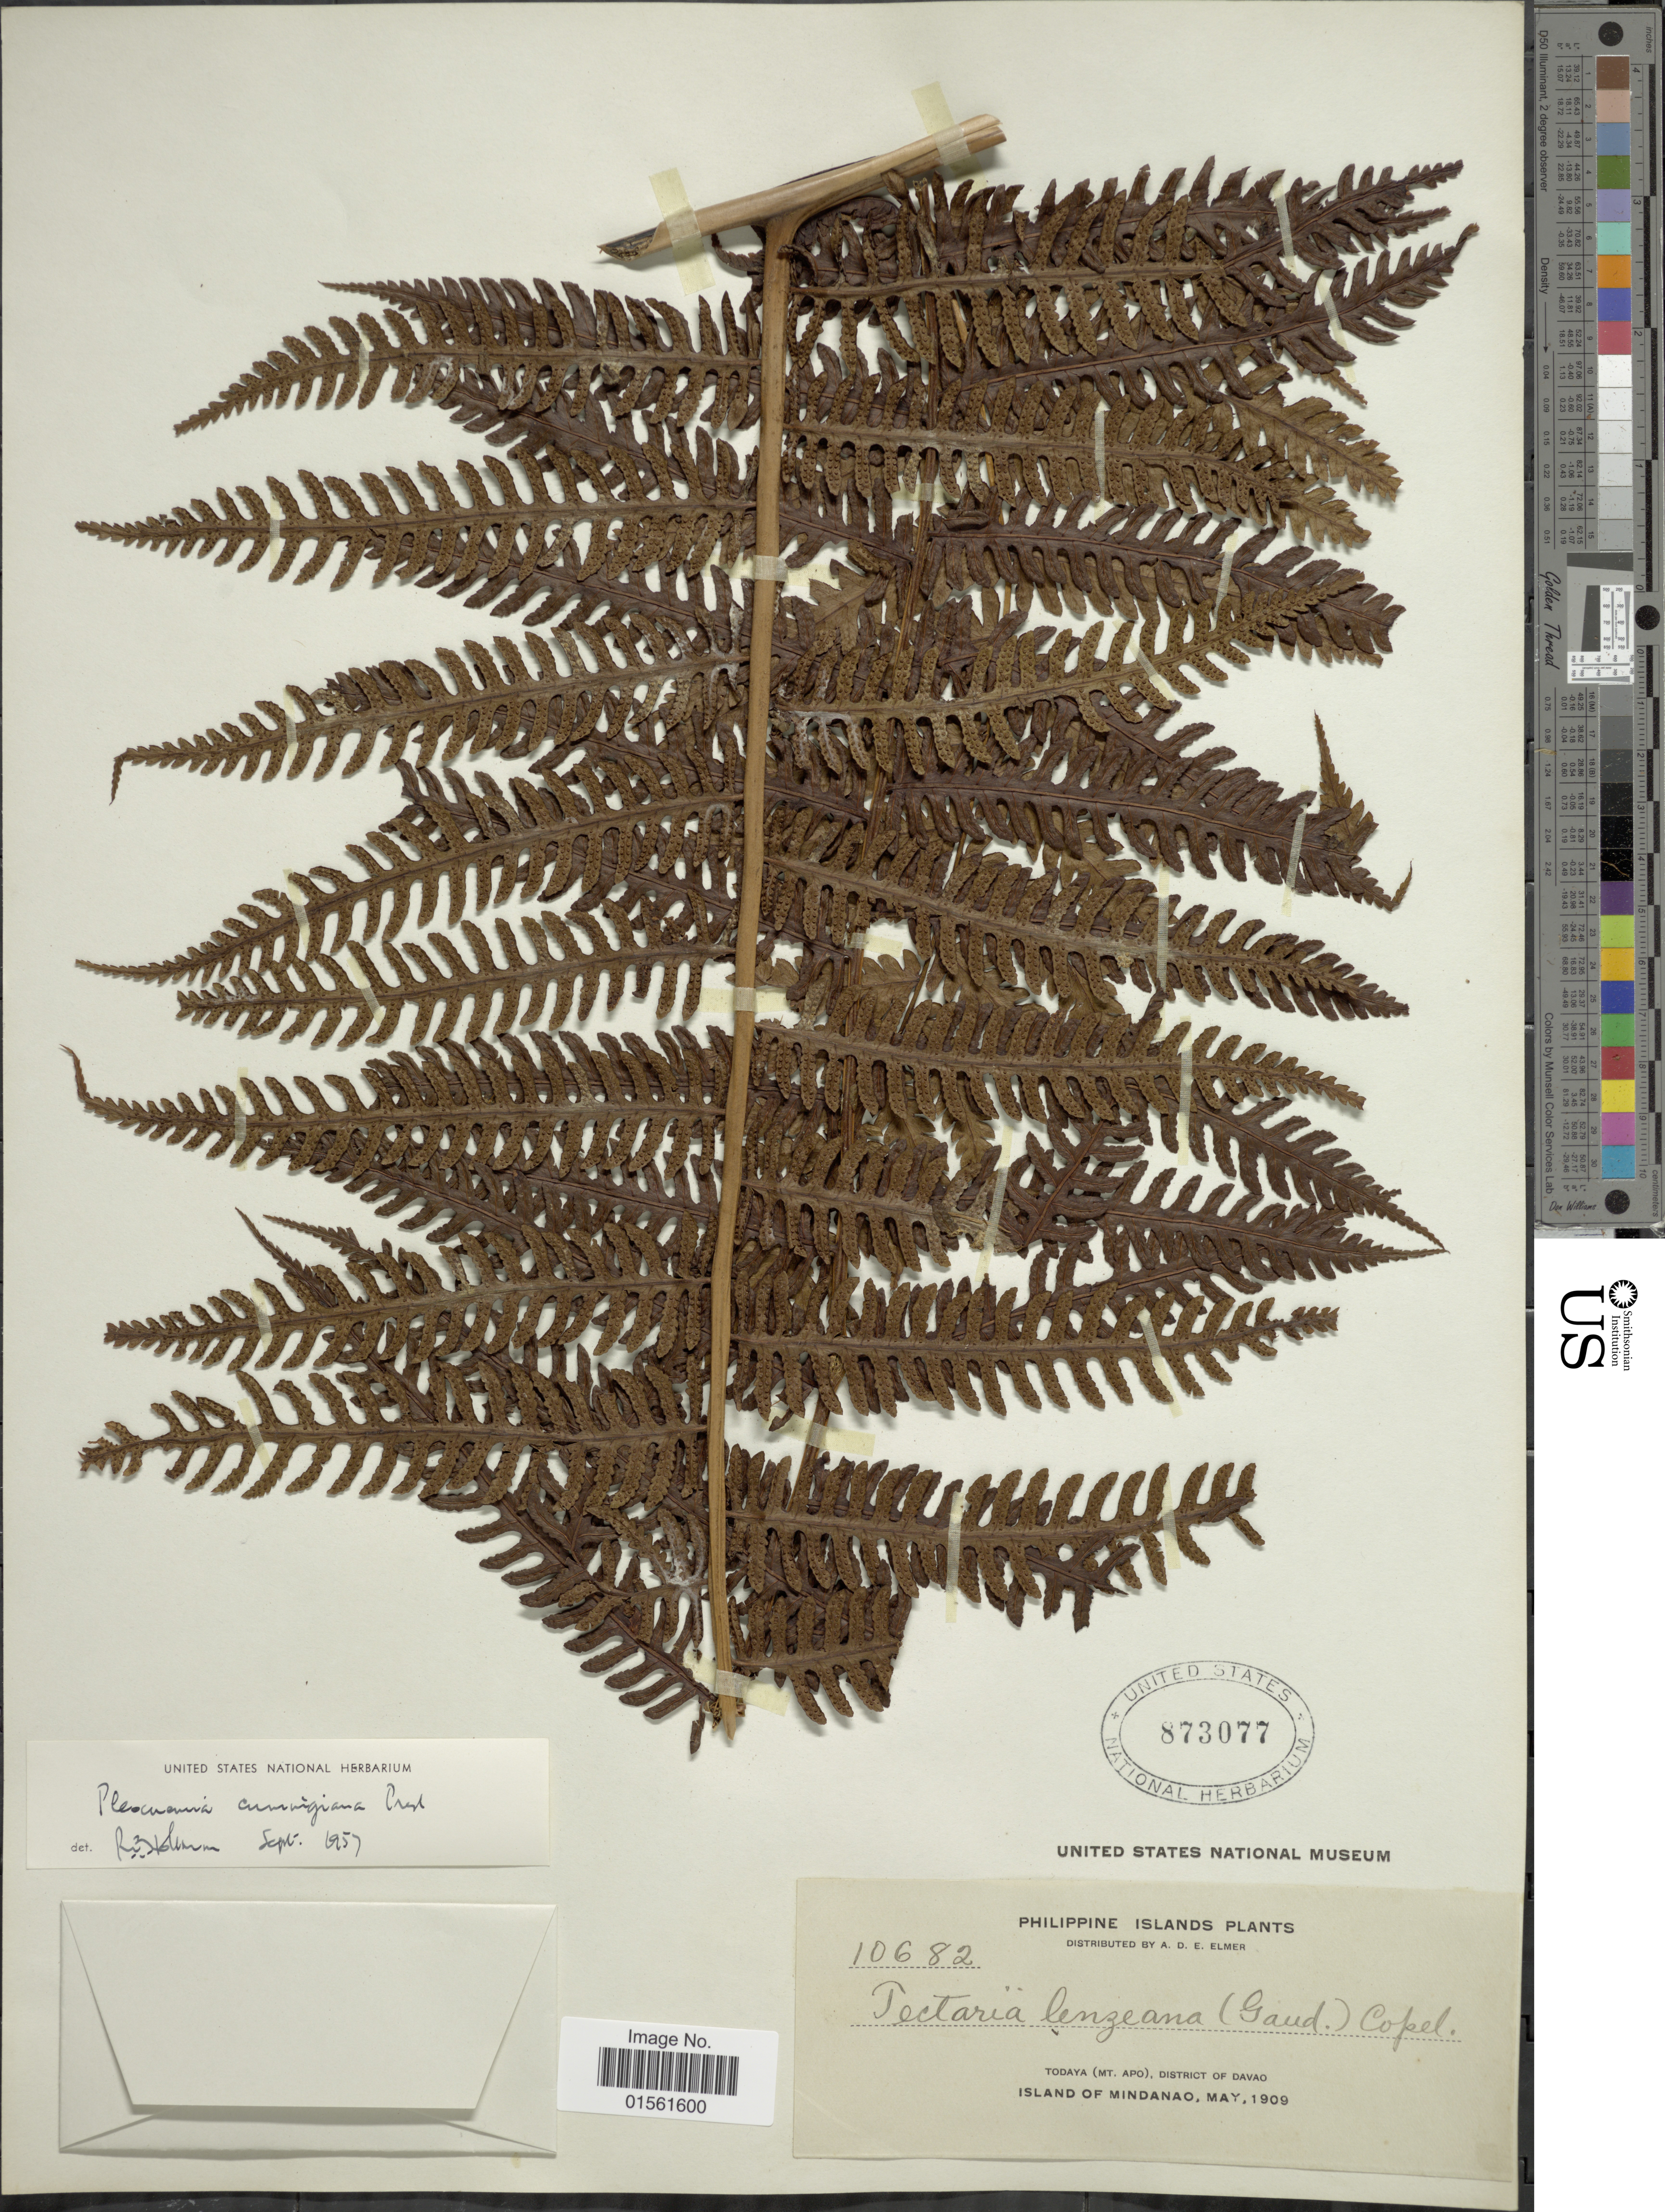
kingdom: Plantae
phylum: Tracheophyta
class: Polypodiopsida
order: Polypodiales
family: Dryopteridaceae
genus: Pleocnemia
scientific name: Pleocnemia cumingiana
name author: C. Presl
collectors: A. D. E. Elmer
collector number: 10682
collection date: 1909-05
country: Philippines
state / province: Davao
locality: Philippine Islands, Todaya (Mt. Apo), District of Davao. Island of Mindanao.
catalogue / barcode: US 873077